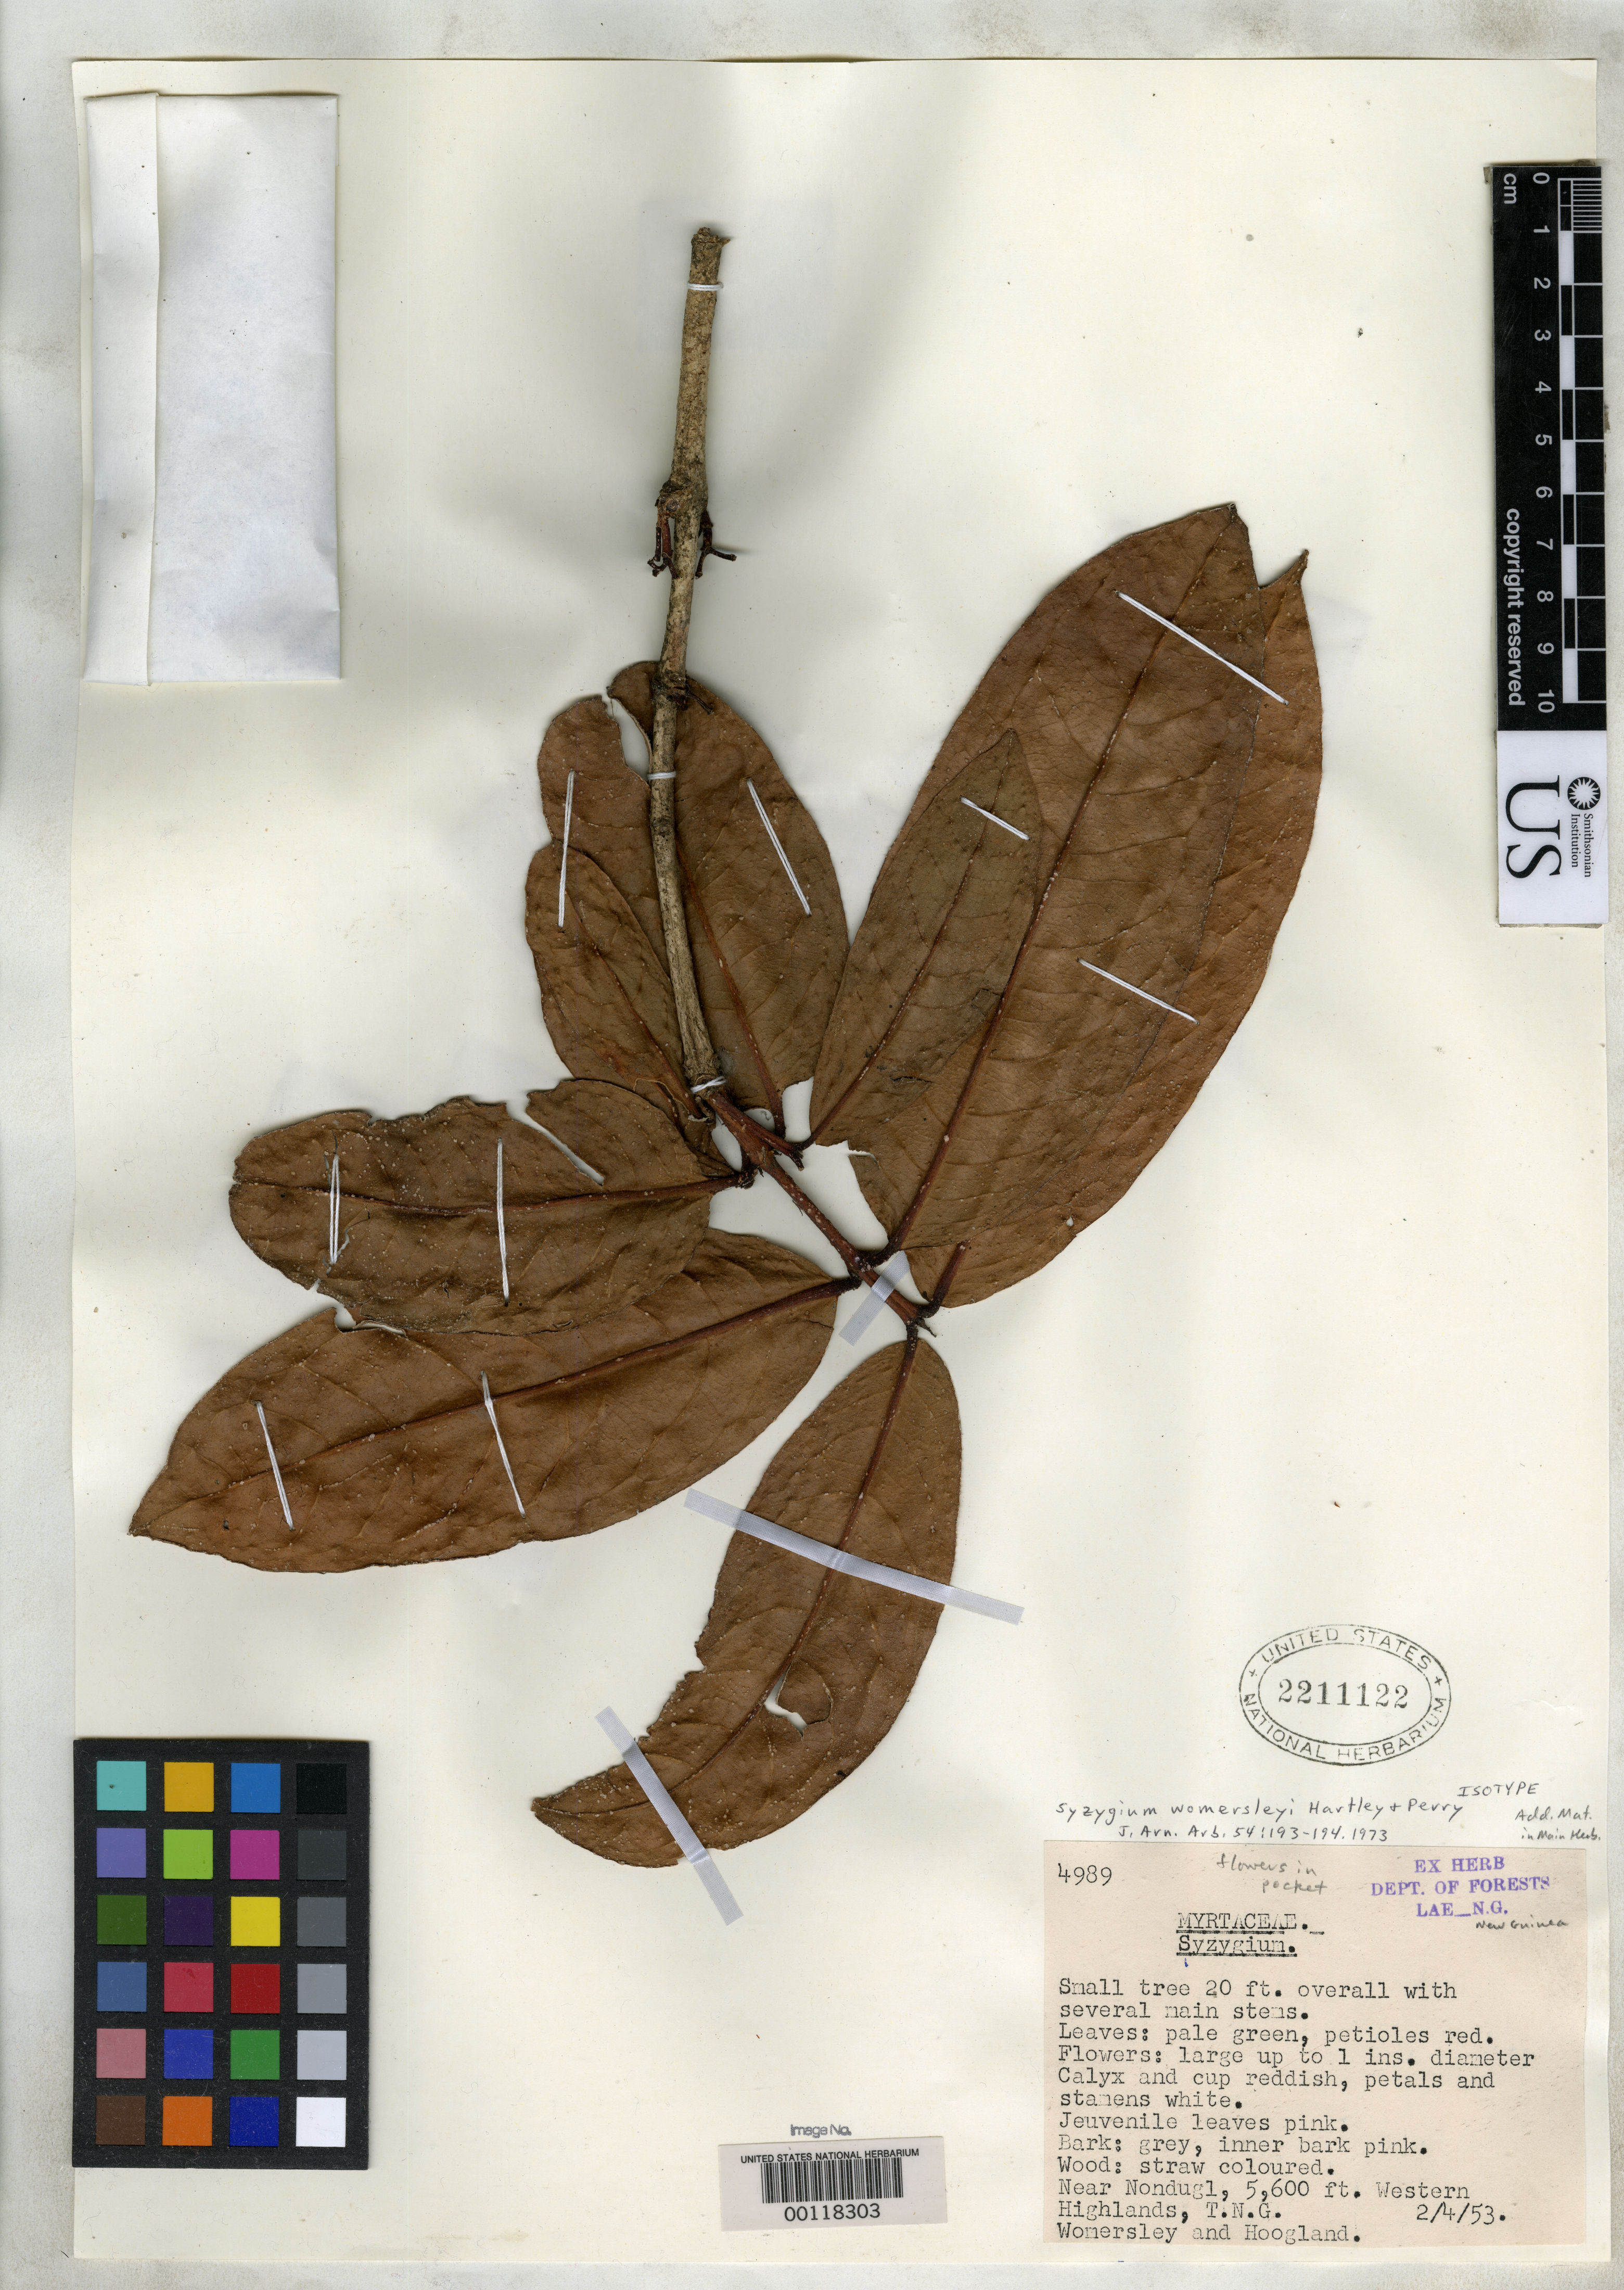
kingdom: Plantae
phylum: Tracheophyta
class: Magnoliopsida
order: Myrtales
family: Myrtaceae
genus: Syzygium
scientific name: Syzygium womersleyi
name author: T.G. Hartley & L.M. Perry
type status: Isotype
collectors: J. S. Womersley & R. D. Hoogland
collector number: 4989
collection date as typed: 02 Apr 1953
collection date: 1953-04-02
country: Papua New Guinea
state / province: Western Highlands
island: New Guinea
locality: Near Nondugl.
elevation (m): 1707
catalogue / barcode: US 2211122